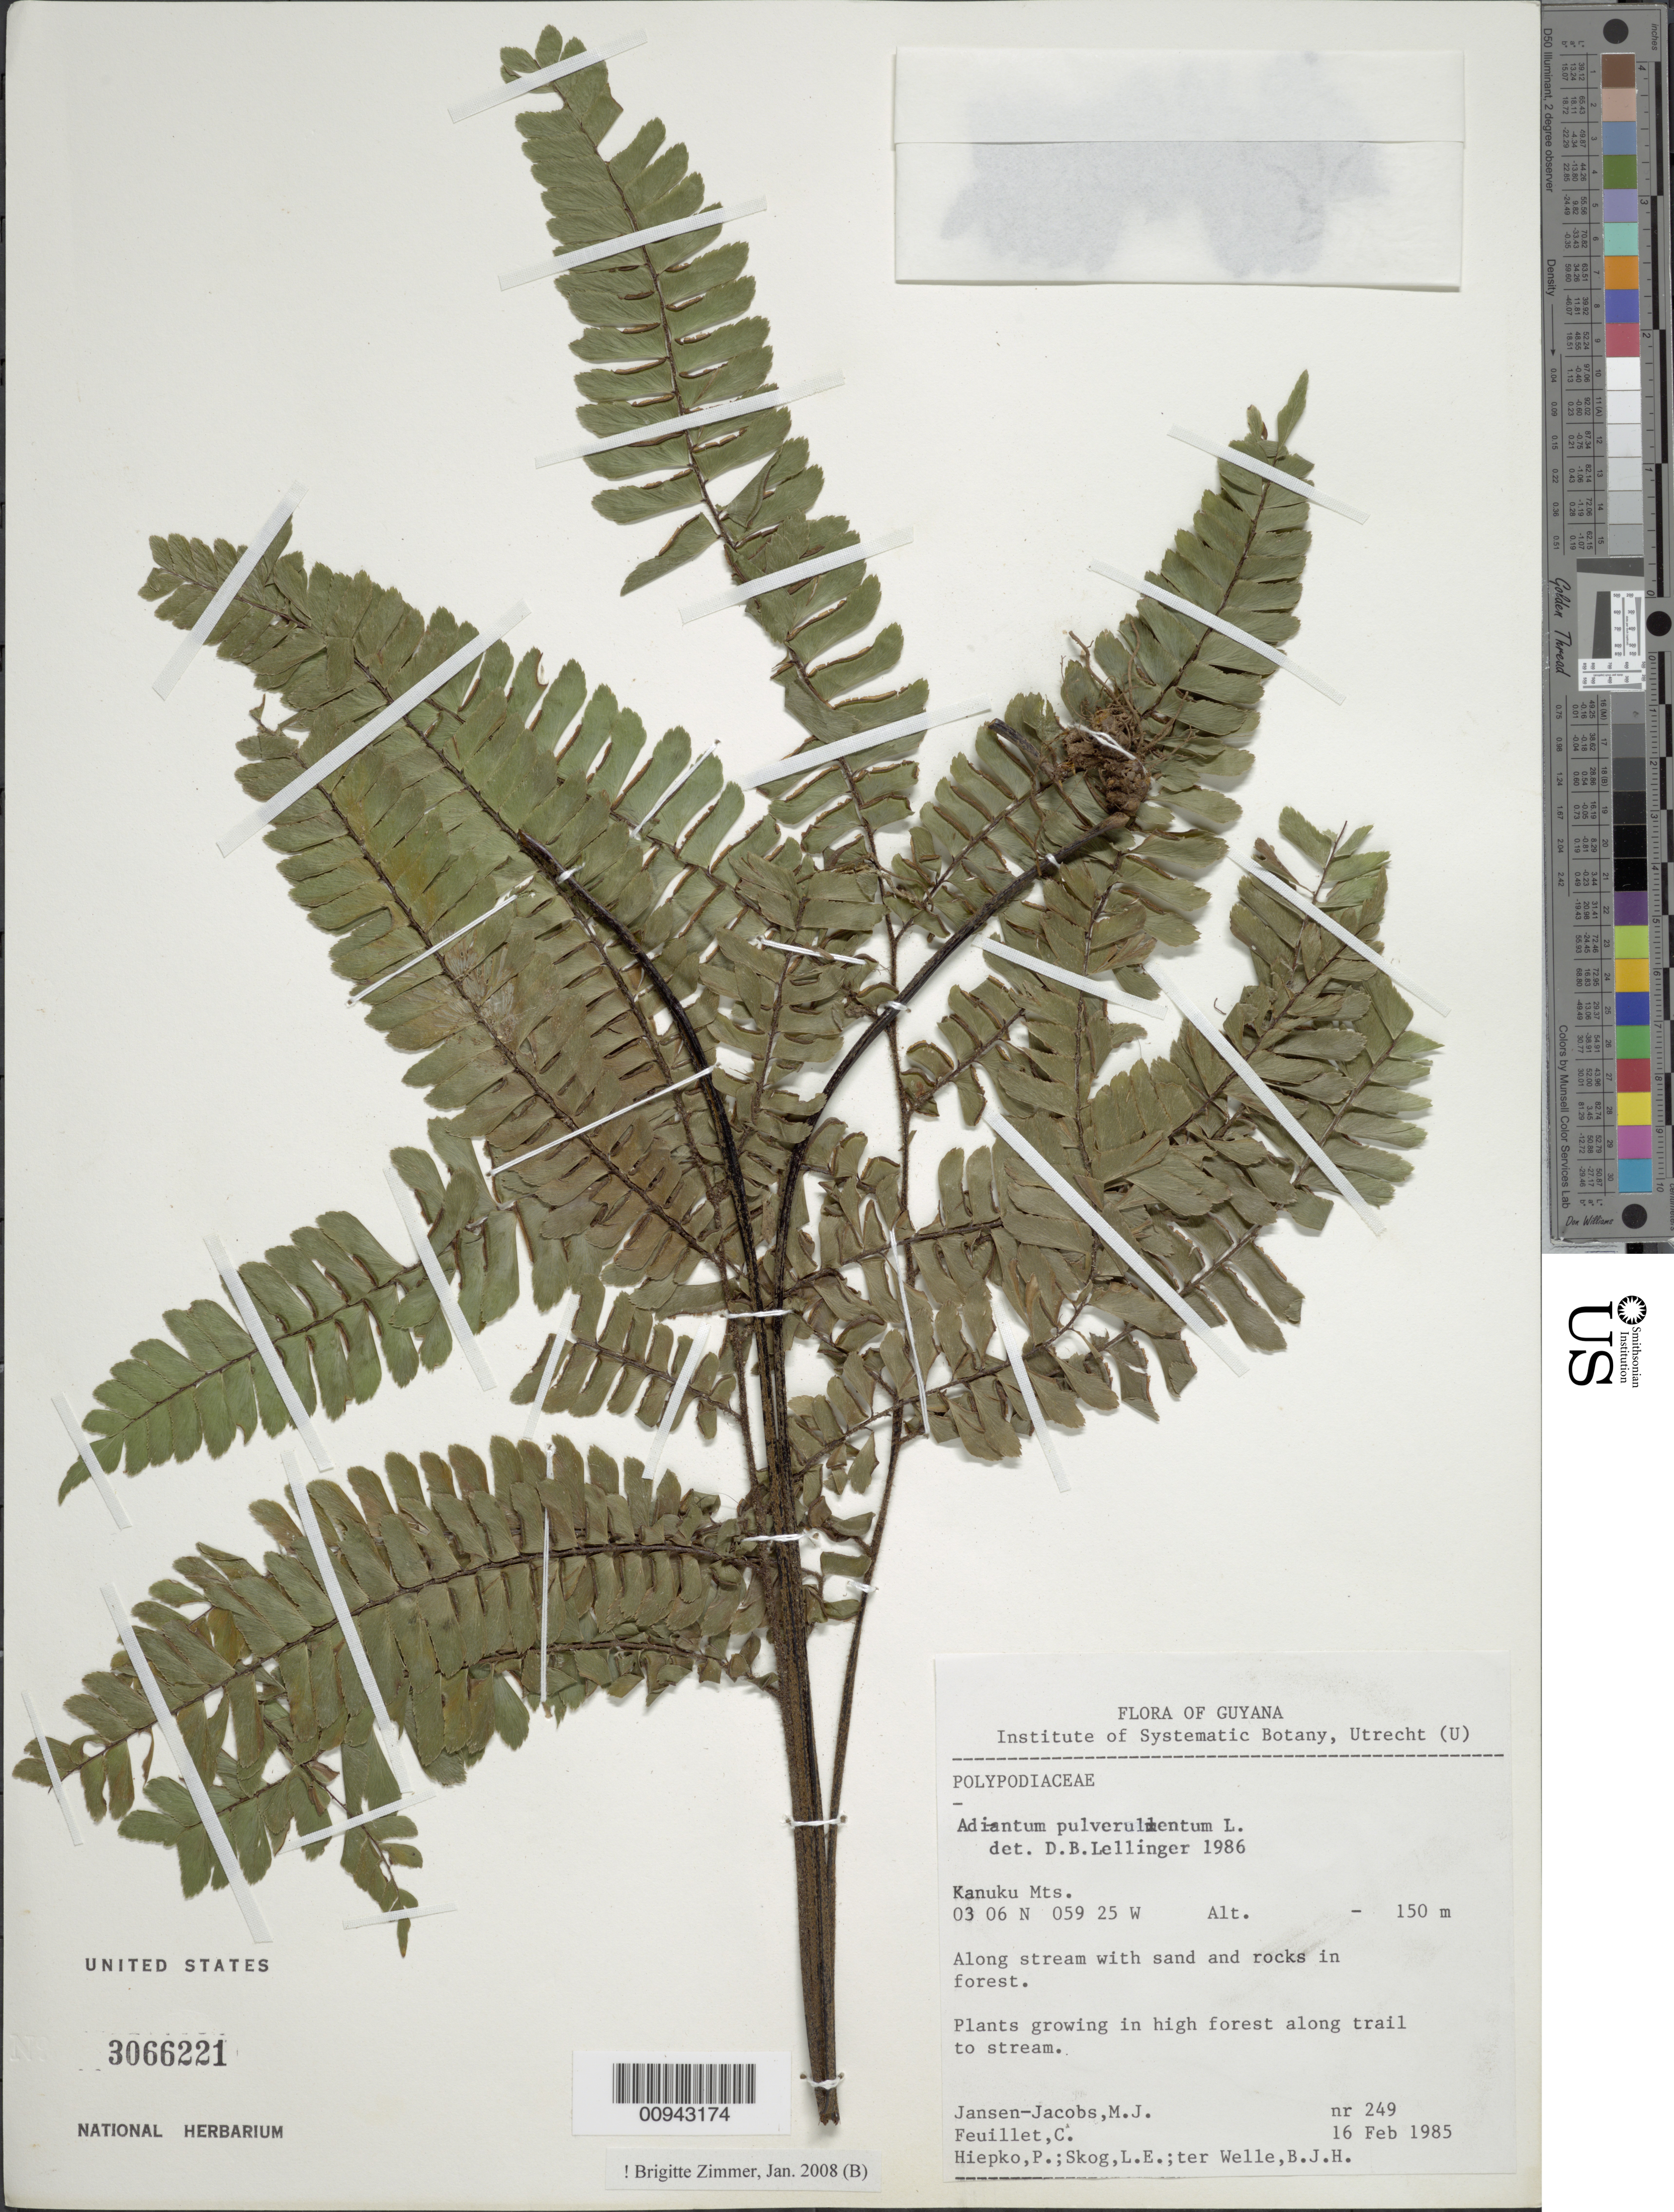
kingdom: Plantae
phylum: Tracheophyta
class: Polypodiopsida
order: Polypodiales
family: Pteridaceae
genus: Adiantum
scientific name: Adiantum pulverulentum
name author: L.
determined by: Zimmer, B.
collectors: M. J. Jansen-Jacobs, C. Feuillet, P. H. Hiepko, L. E. Skog & B. Welle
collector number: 249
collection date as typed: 16-Feb-85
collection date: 1985-02-16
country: Guyana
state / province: U. Takutu-U. Essequibo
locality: Kanuku Mts., Rupununi R.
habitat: Along stream with sand and rocks in forest; growing in high forest along trail to stream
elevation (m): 150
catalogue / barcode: US 3066221